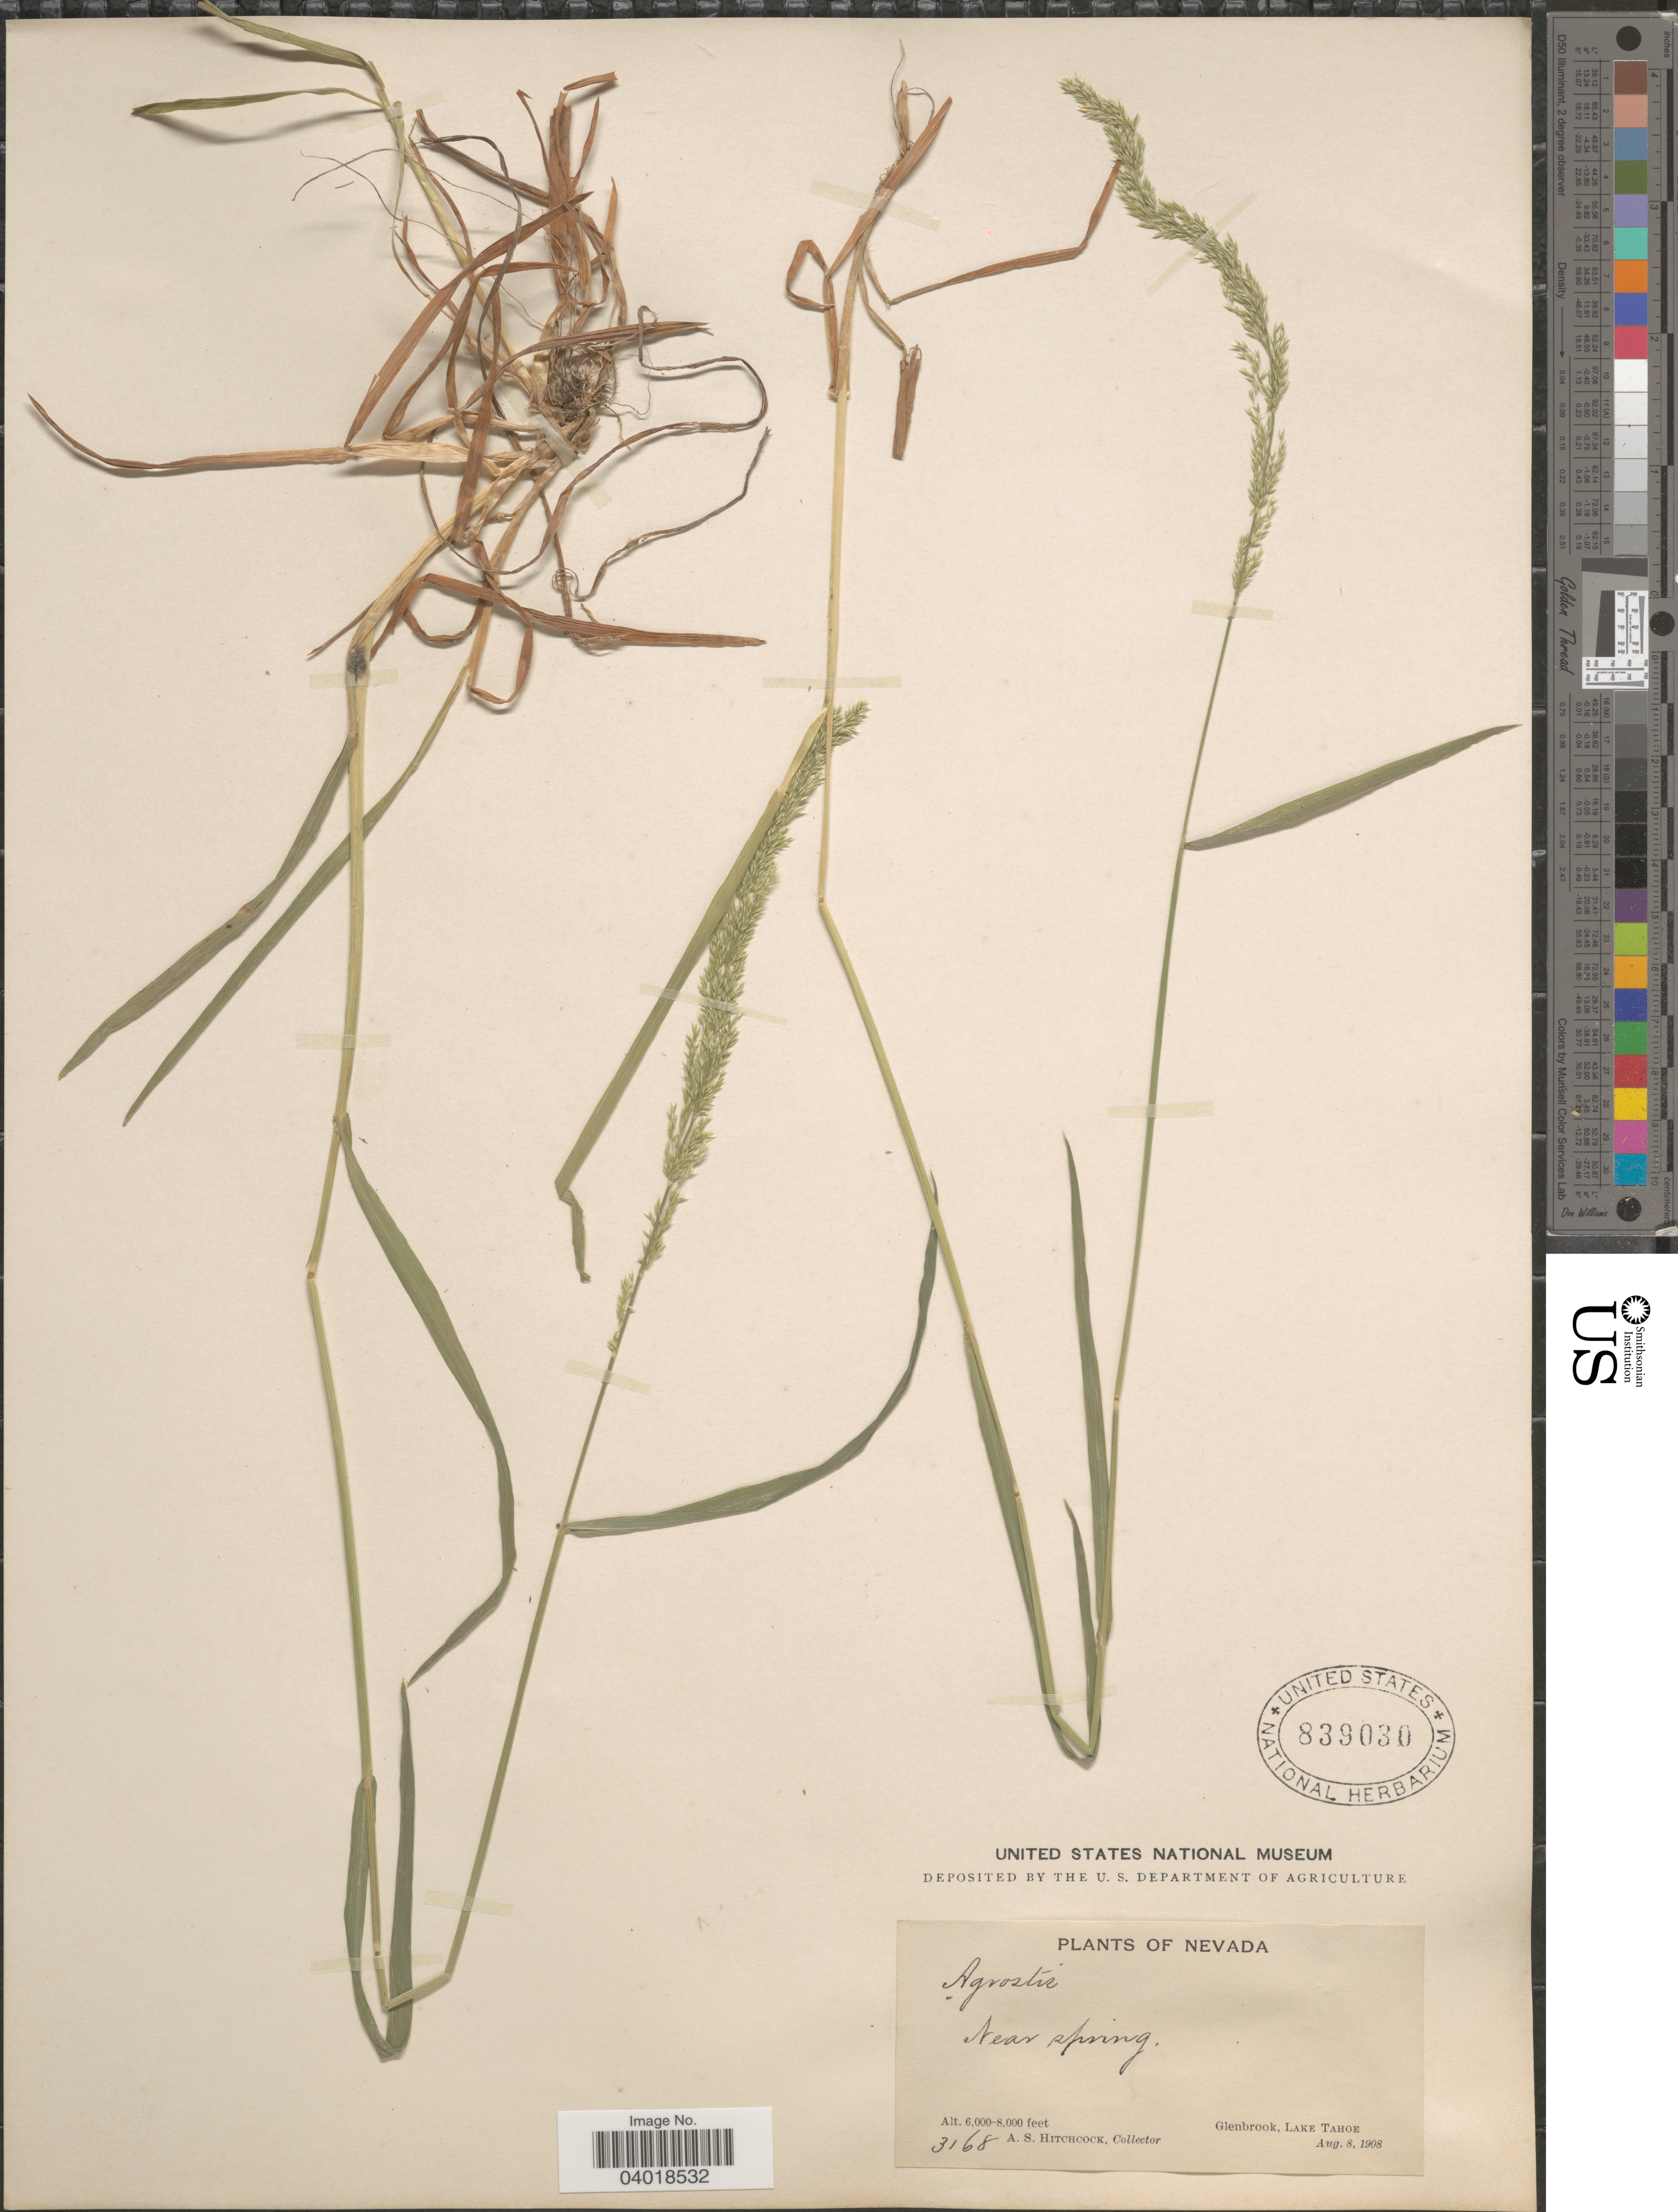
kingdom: Plantae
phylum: Tracheophyta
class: Liliopsida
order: Poales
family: Poaceae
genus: Agrostis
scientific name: Agrostis exarata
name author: Trin.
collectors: A. S. Hitchcock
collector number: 3168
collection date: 1908-08-08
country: United States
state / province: Nevada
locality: Glenbrook, Lake Tahoe.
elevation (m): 1829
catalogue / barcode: US 839030